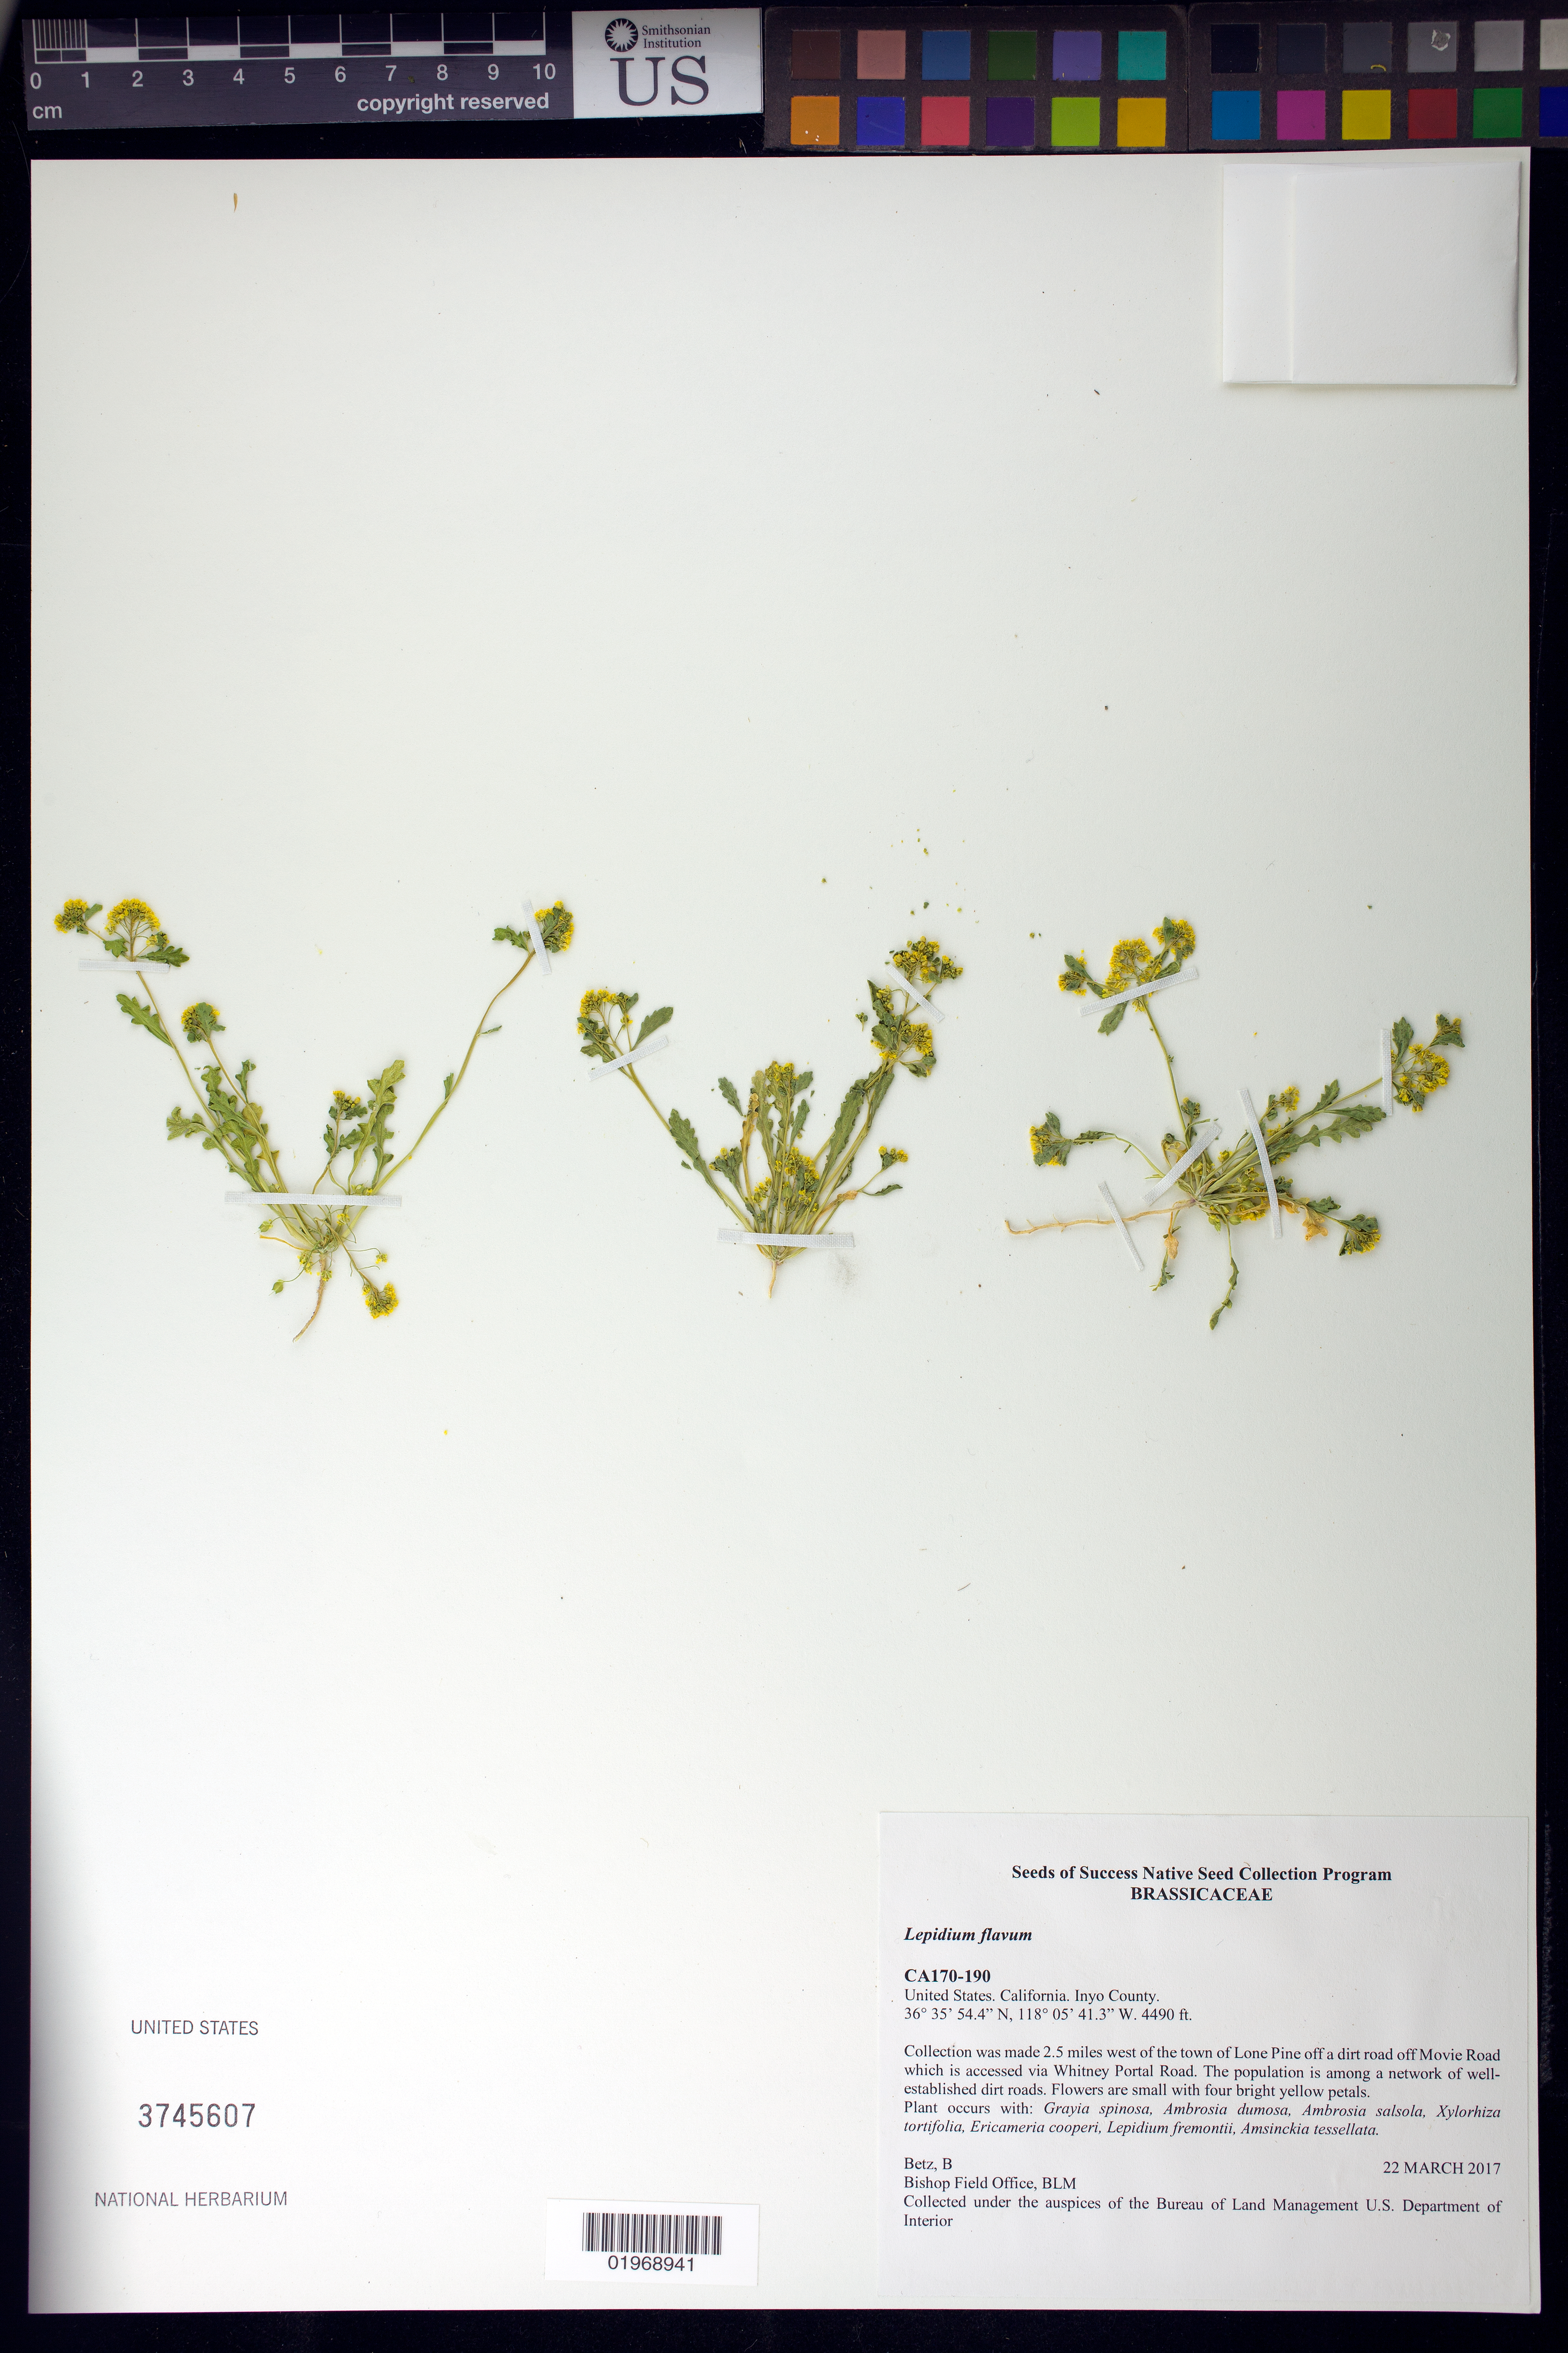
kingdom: Plantae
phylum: Tracheophyta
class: Magnoliopsida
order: Brassicales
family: Brassicaceae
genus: Lepidium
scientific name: Lepidium flavum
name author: Torr.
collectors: B. Betz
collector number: CA170-190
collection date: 2017-03-22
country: United States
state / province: California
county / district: Inyo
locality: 2.5 mi. W of Lone Pine, off Movie Rd.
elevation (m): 1369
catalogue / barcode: US 3745607